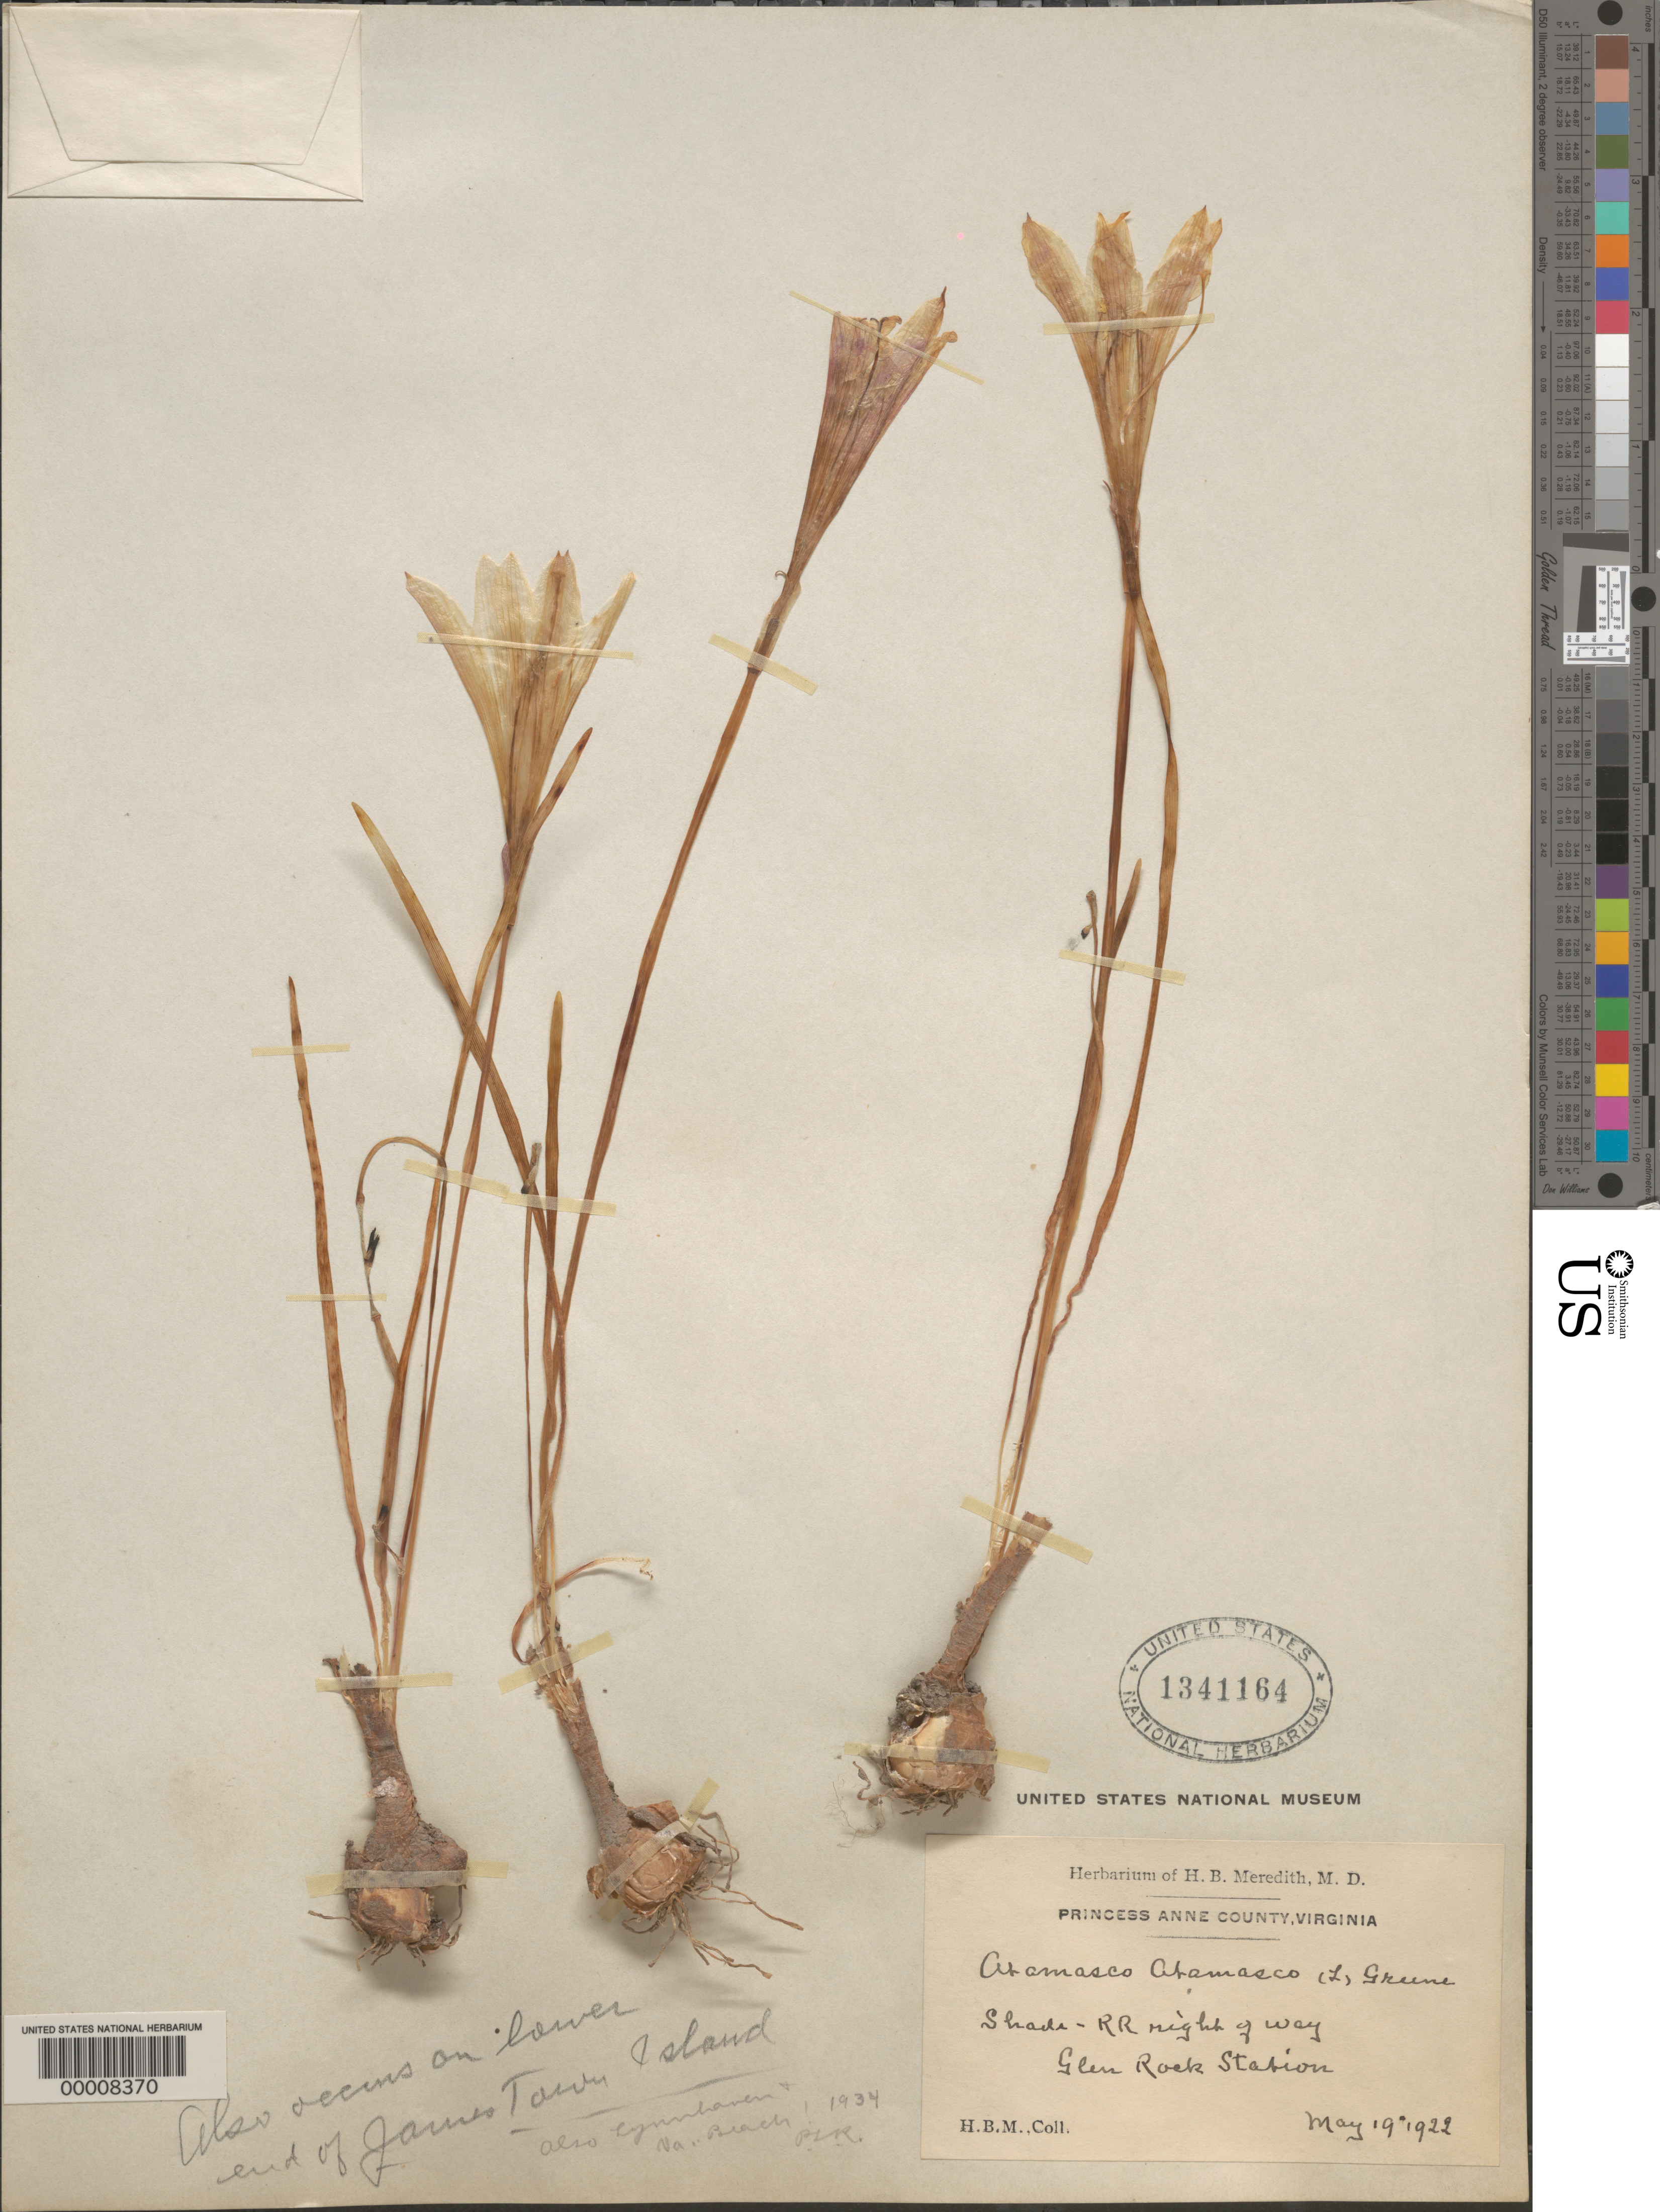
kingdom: Plantae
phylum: Tracheophyta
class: Liliopsida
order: Asparagales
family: Amaryllidaceae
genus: Zephyranthes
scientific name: Zephyranthes atamasco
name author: (L.) Herb.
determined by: Strong, Mark T.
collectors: H. Meredith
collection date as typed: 19 May 1922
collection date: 1922-05-19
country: United States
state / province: Virginia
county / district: City of Virginia Beach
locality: RR right of way, Glen Rock station, princess anne county. [princess anne county is now part of City of Virginia Beach.]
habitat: Shade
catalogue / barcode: US 1341164